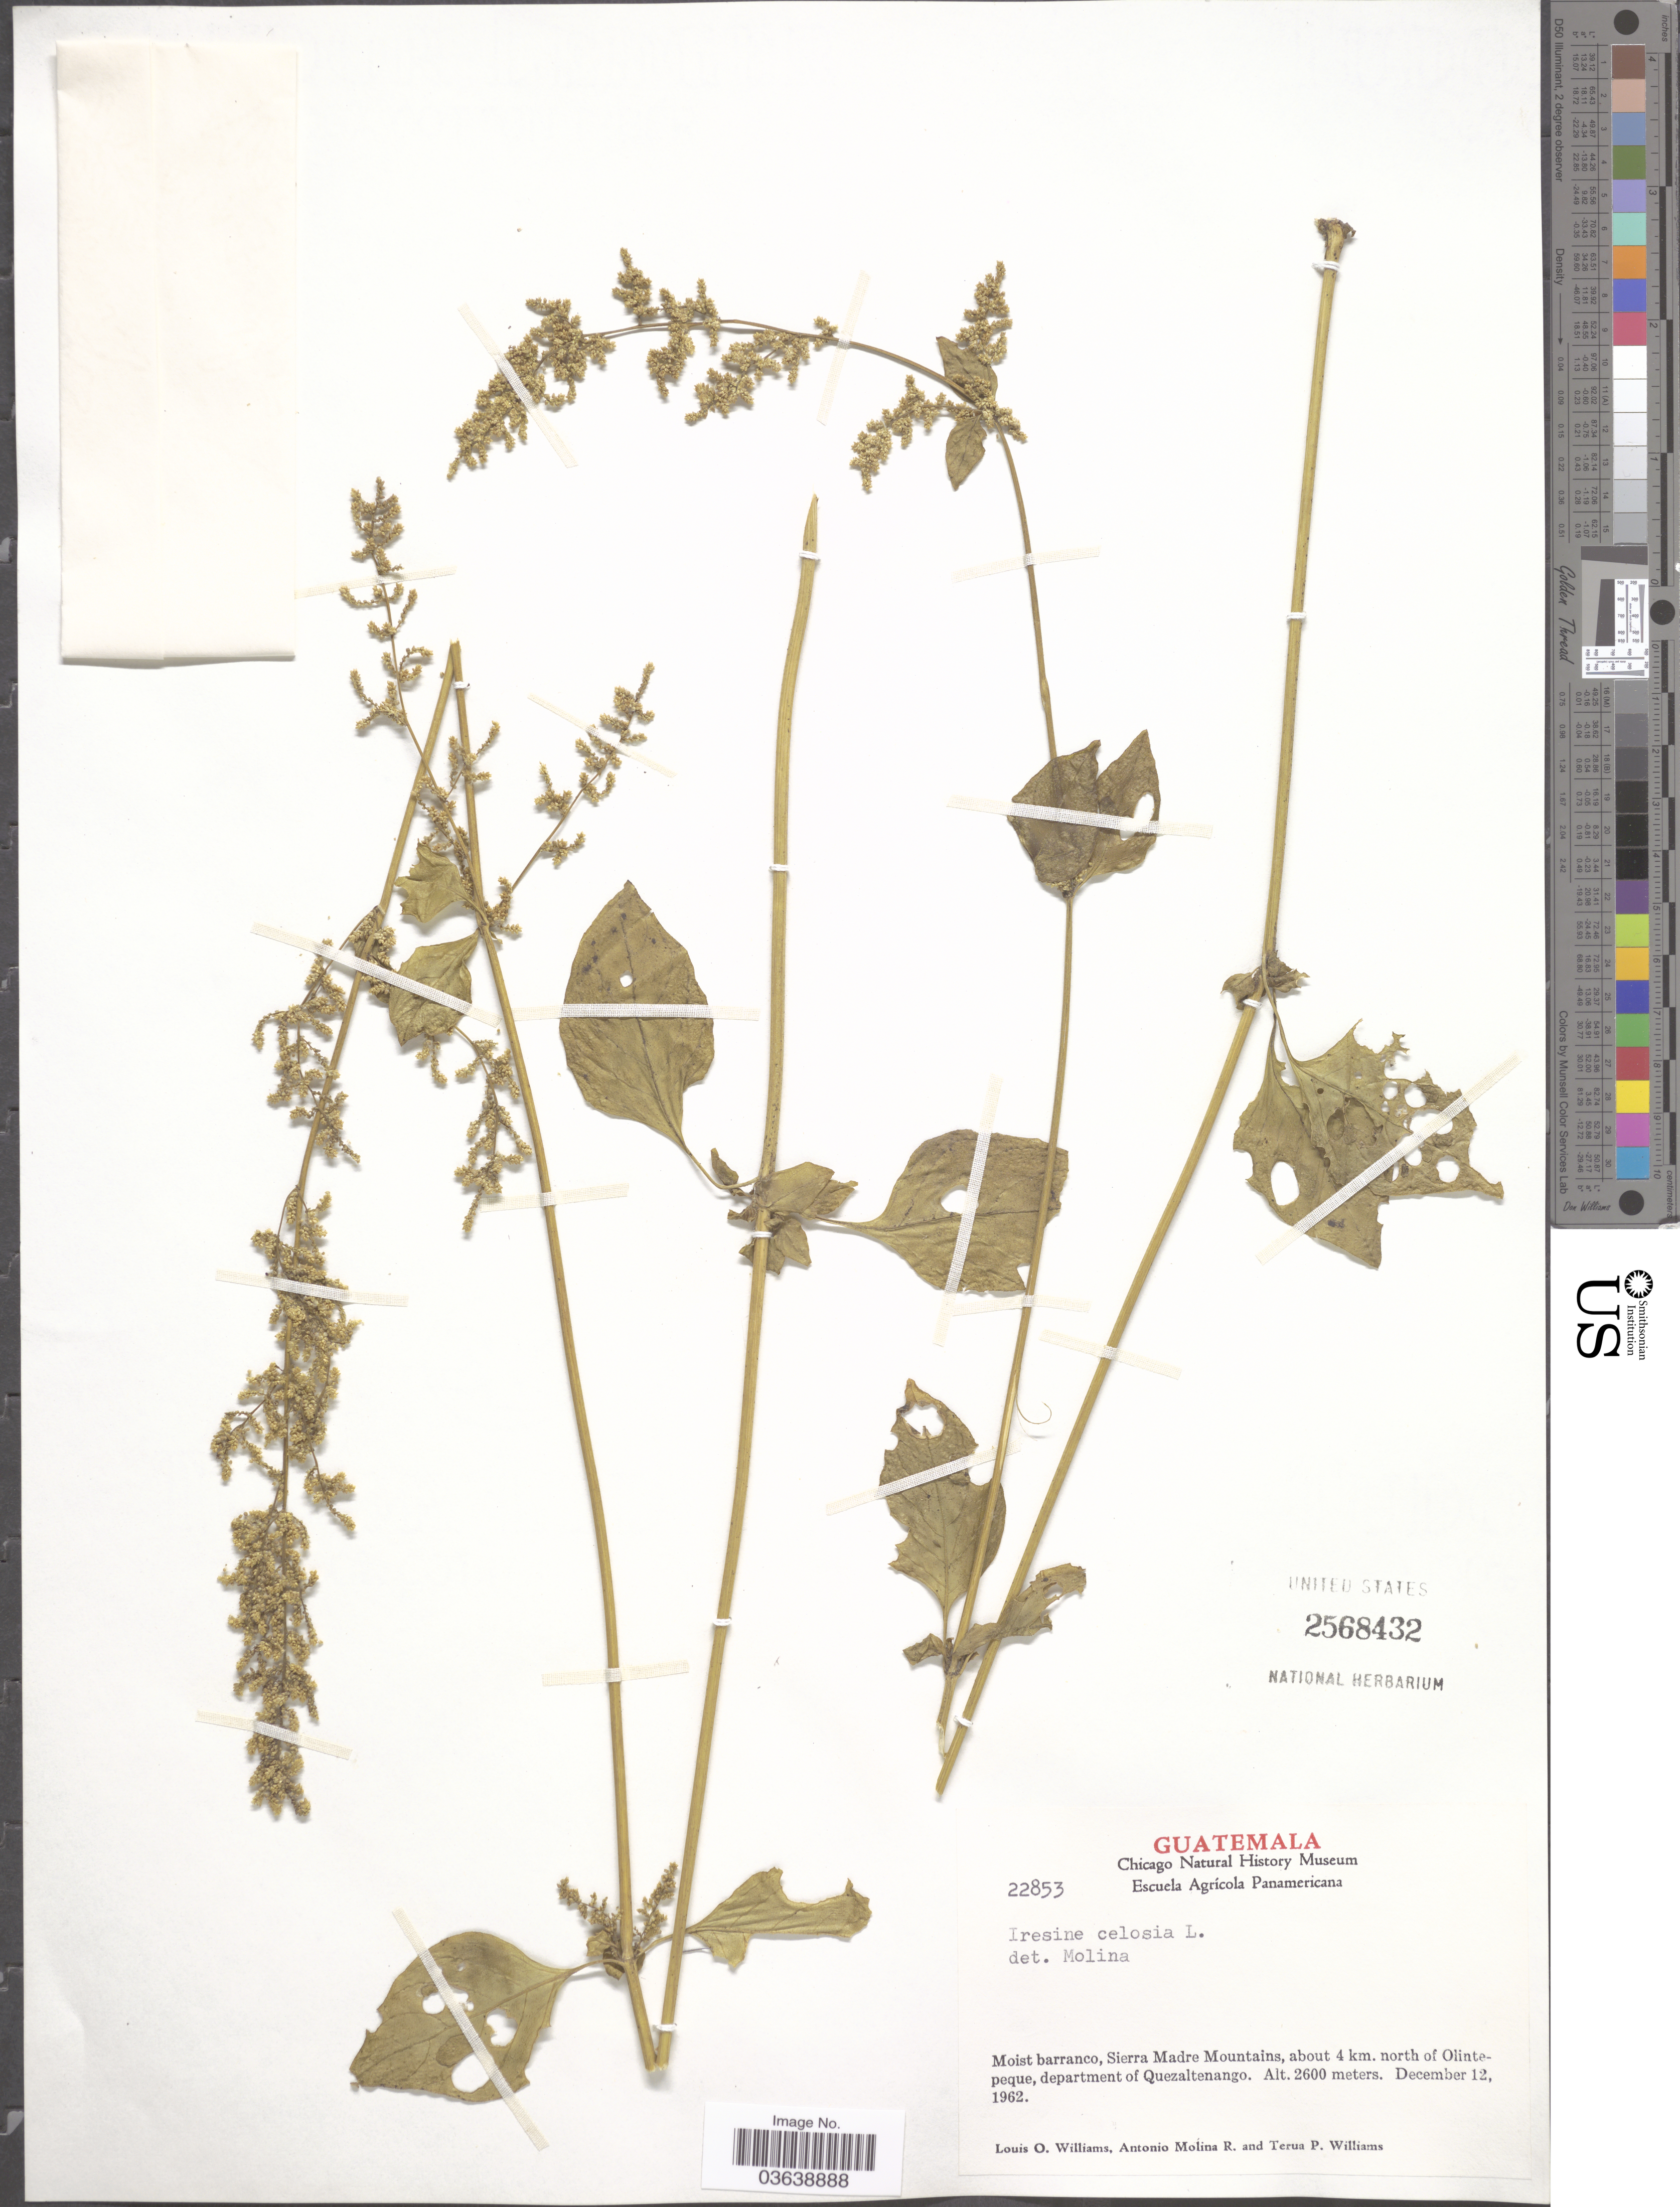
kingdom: Plantae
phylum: Tracheophyta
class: Magnoliopsida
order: Caryophyllales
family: Amaranthaceae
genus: Iresine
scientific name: Iresine celosia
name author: L.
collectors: L. O. Williams, A. Molina R. & T. Williams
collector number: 22853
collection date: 1962-12-12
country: Guatemala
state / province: Quetzaltenango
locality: Moist branco, Sierra Madre Mountains, about 4 km. north of Olintepeque, department of Quezaltenango.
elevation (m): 2600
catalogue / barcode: US 2568432